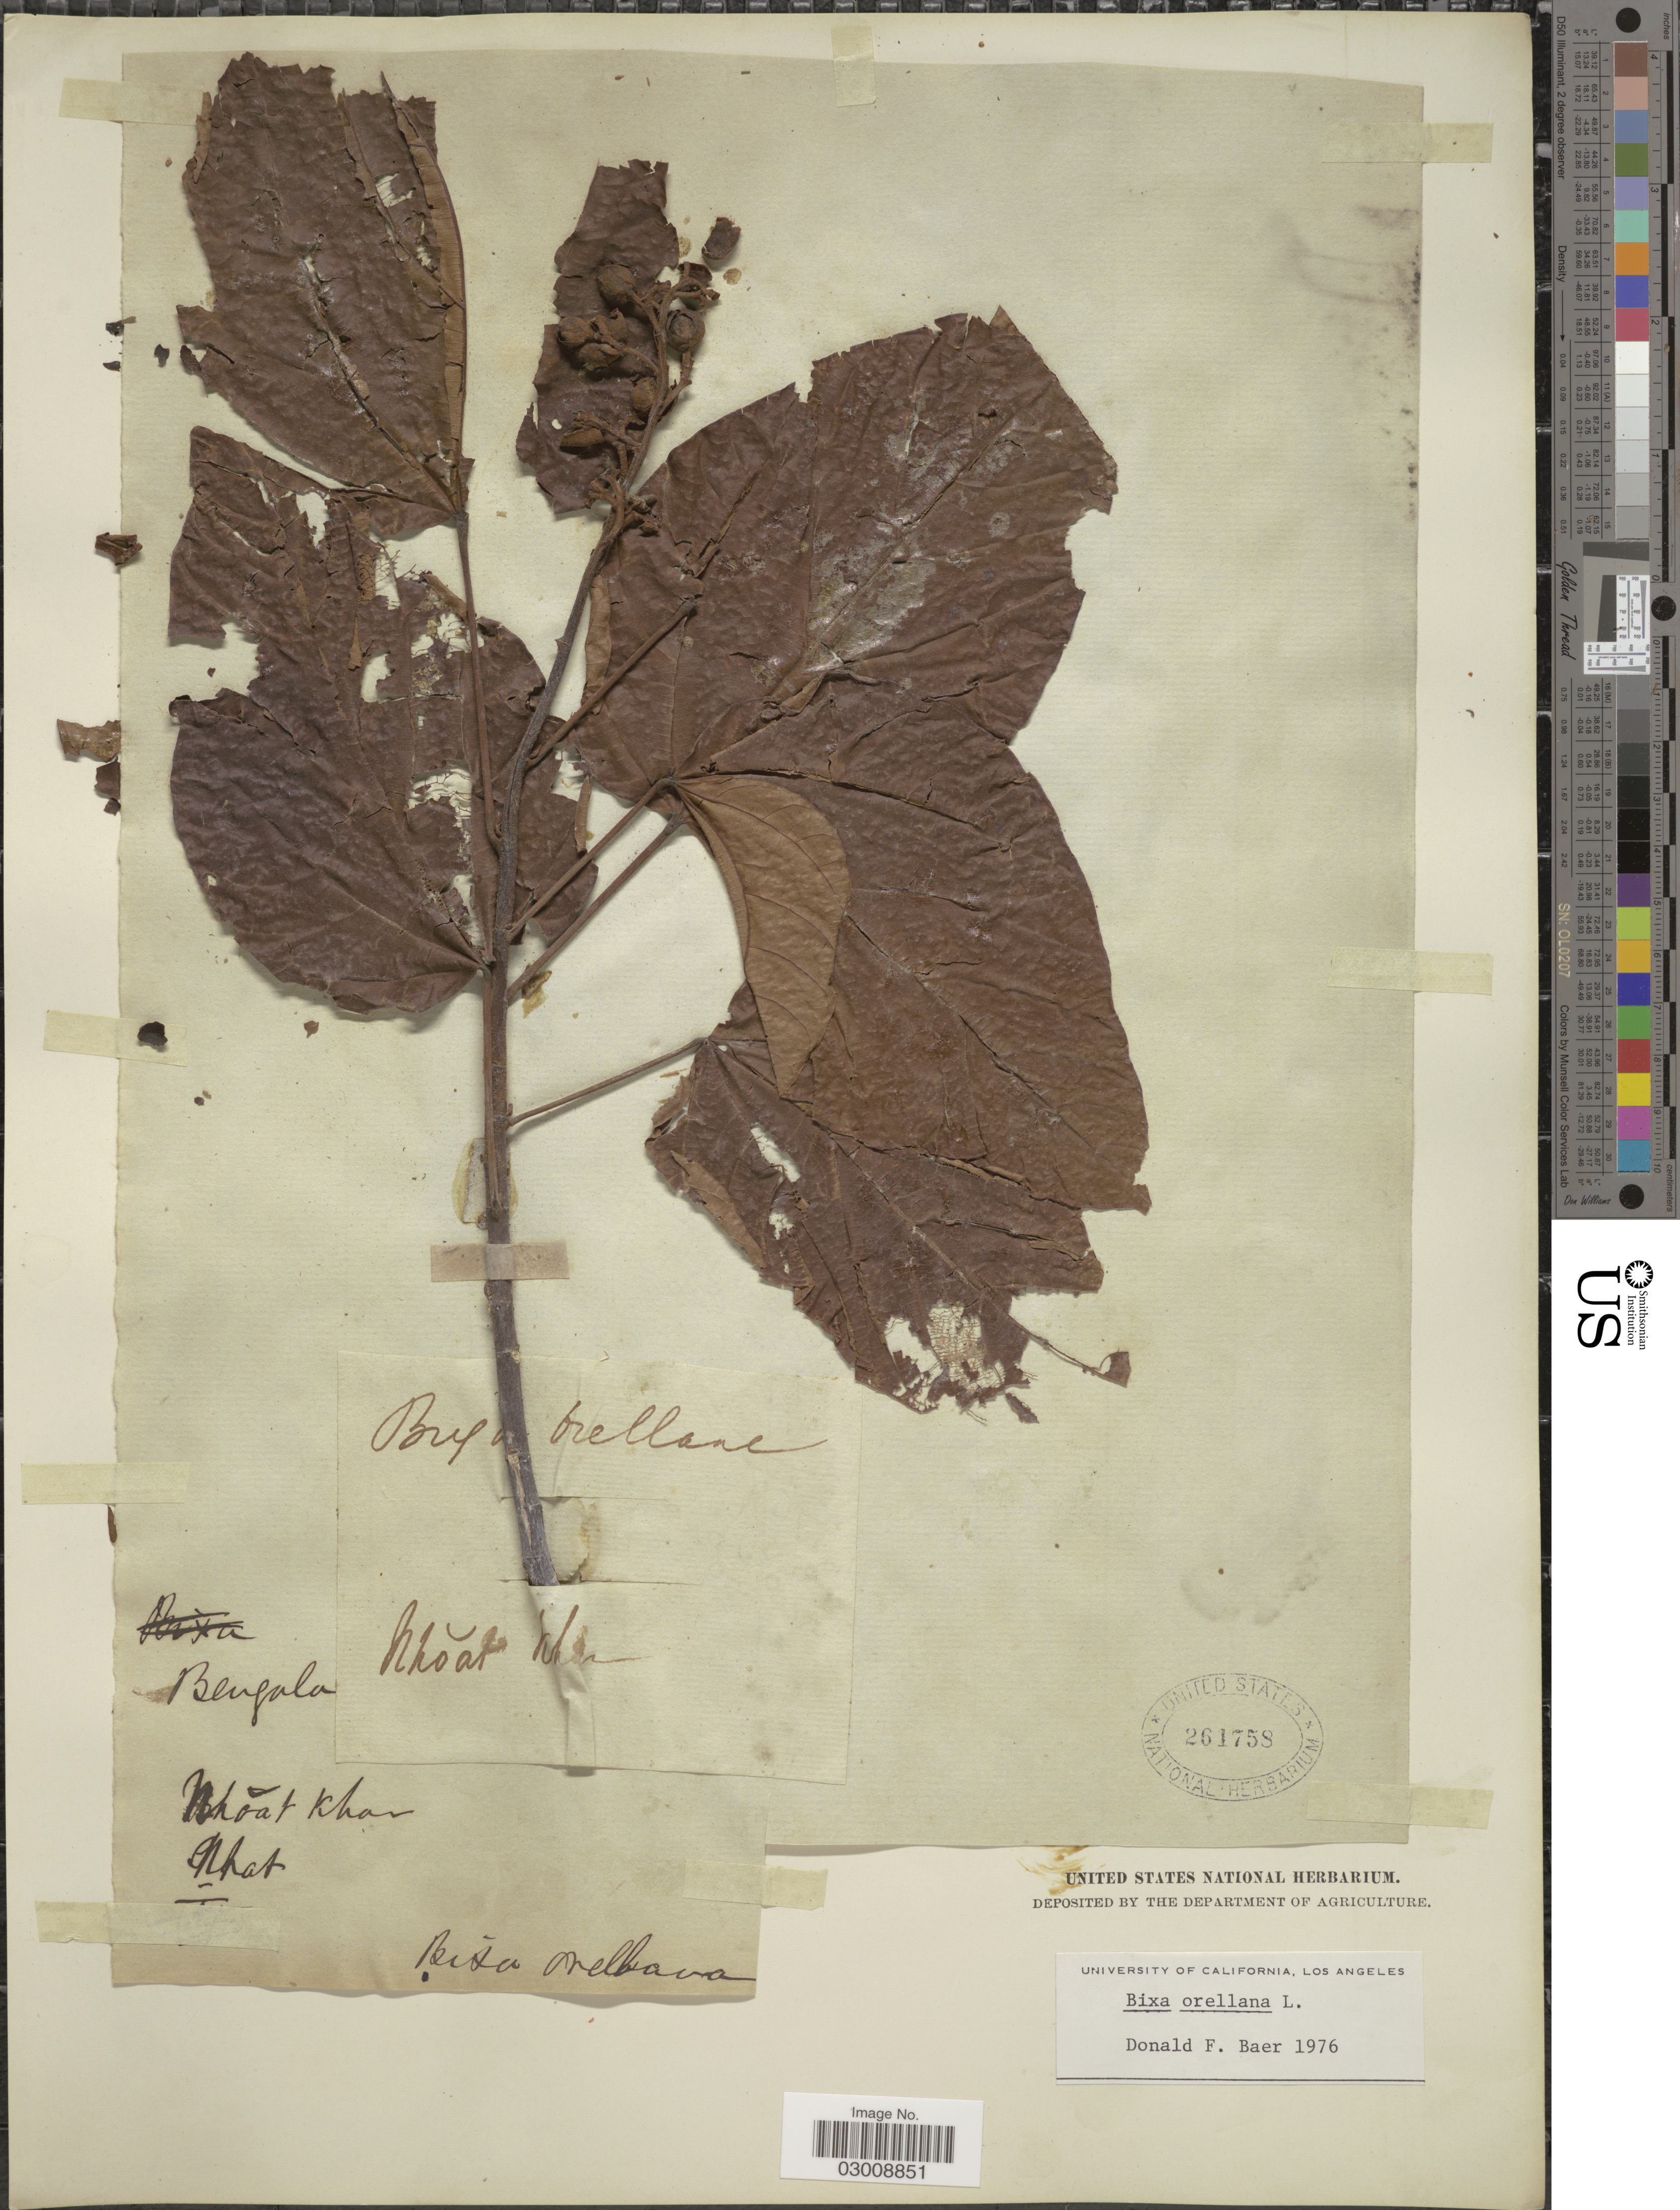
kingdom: Plantae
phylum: Tracheophyta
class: Magnoliopsida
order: Malvales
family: Bixaceae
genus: Bixa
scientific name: Bixa orellana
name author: L.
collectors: N. Khan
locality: Bengala [illegible text].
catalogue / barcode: US 261758